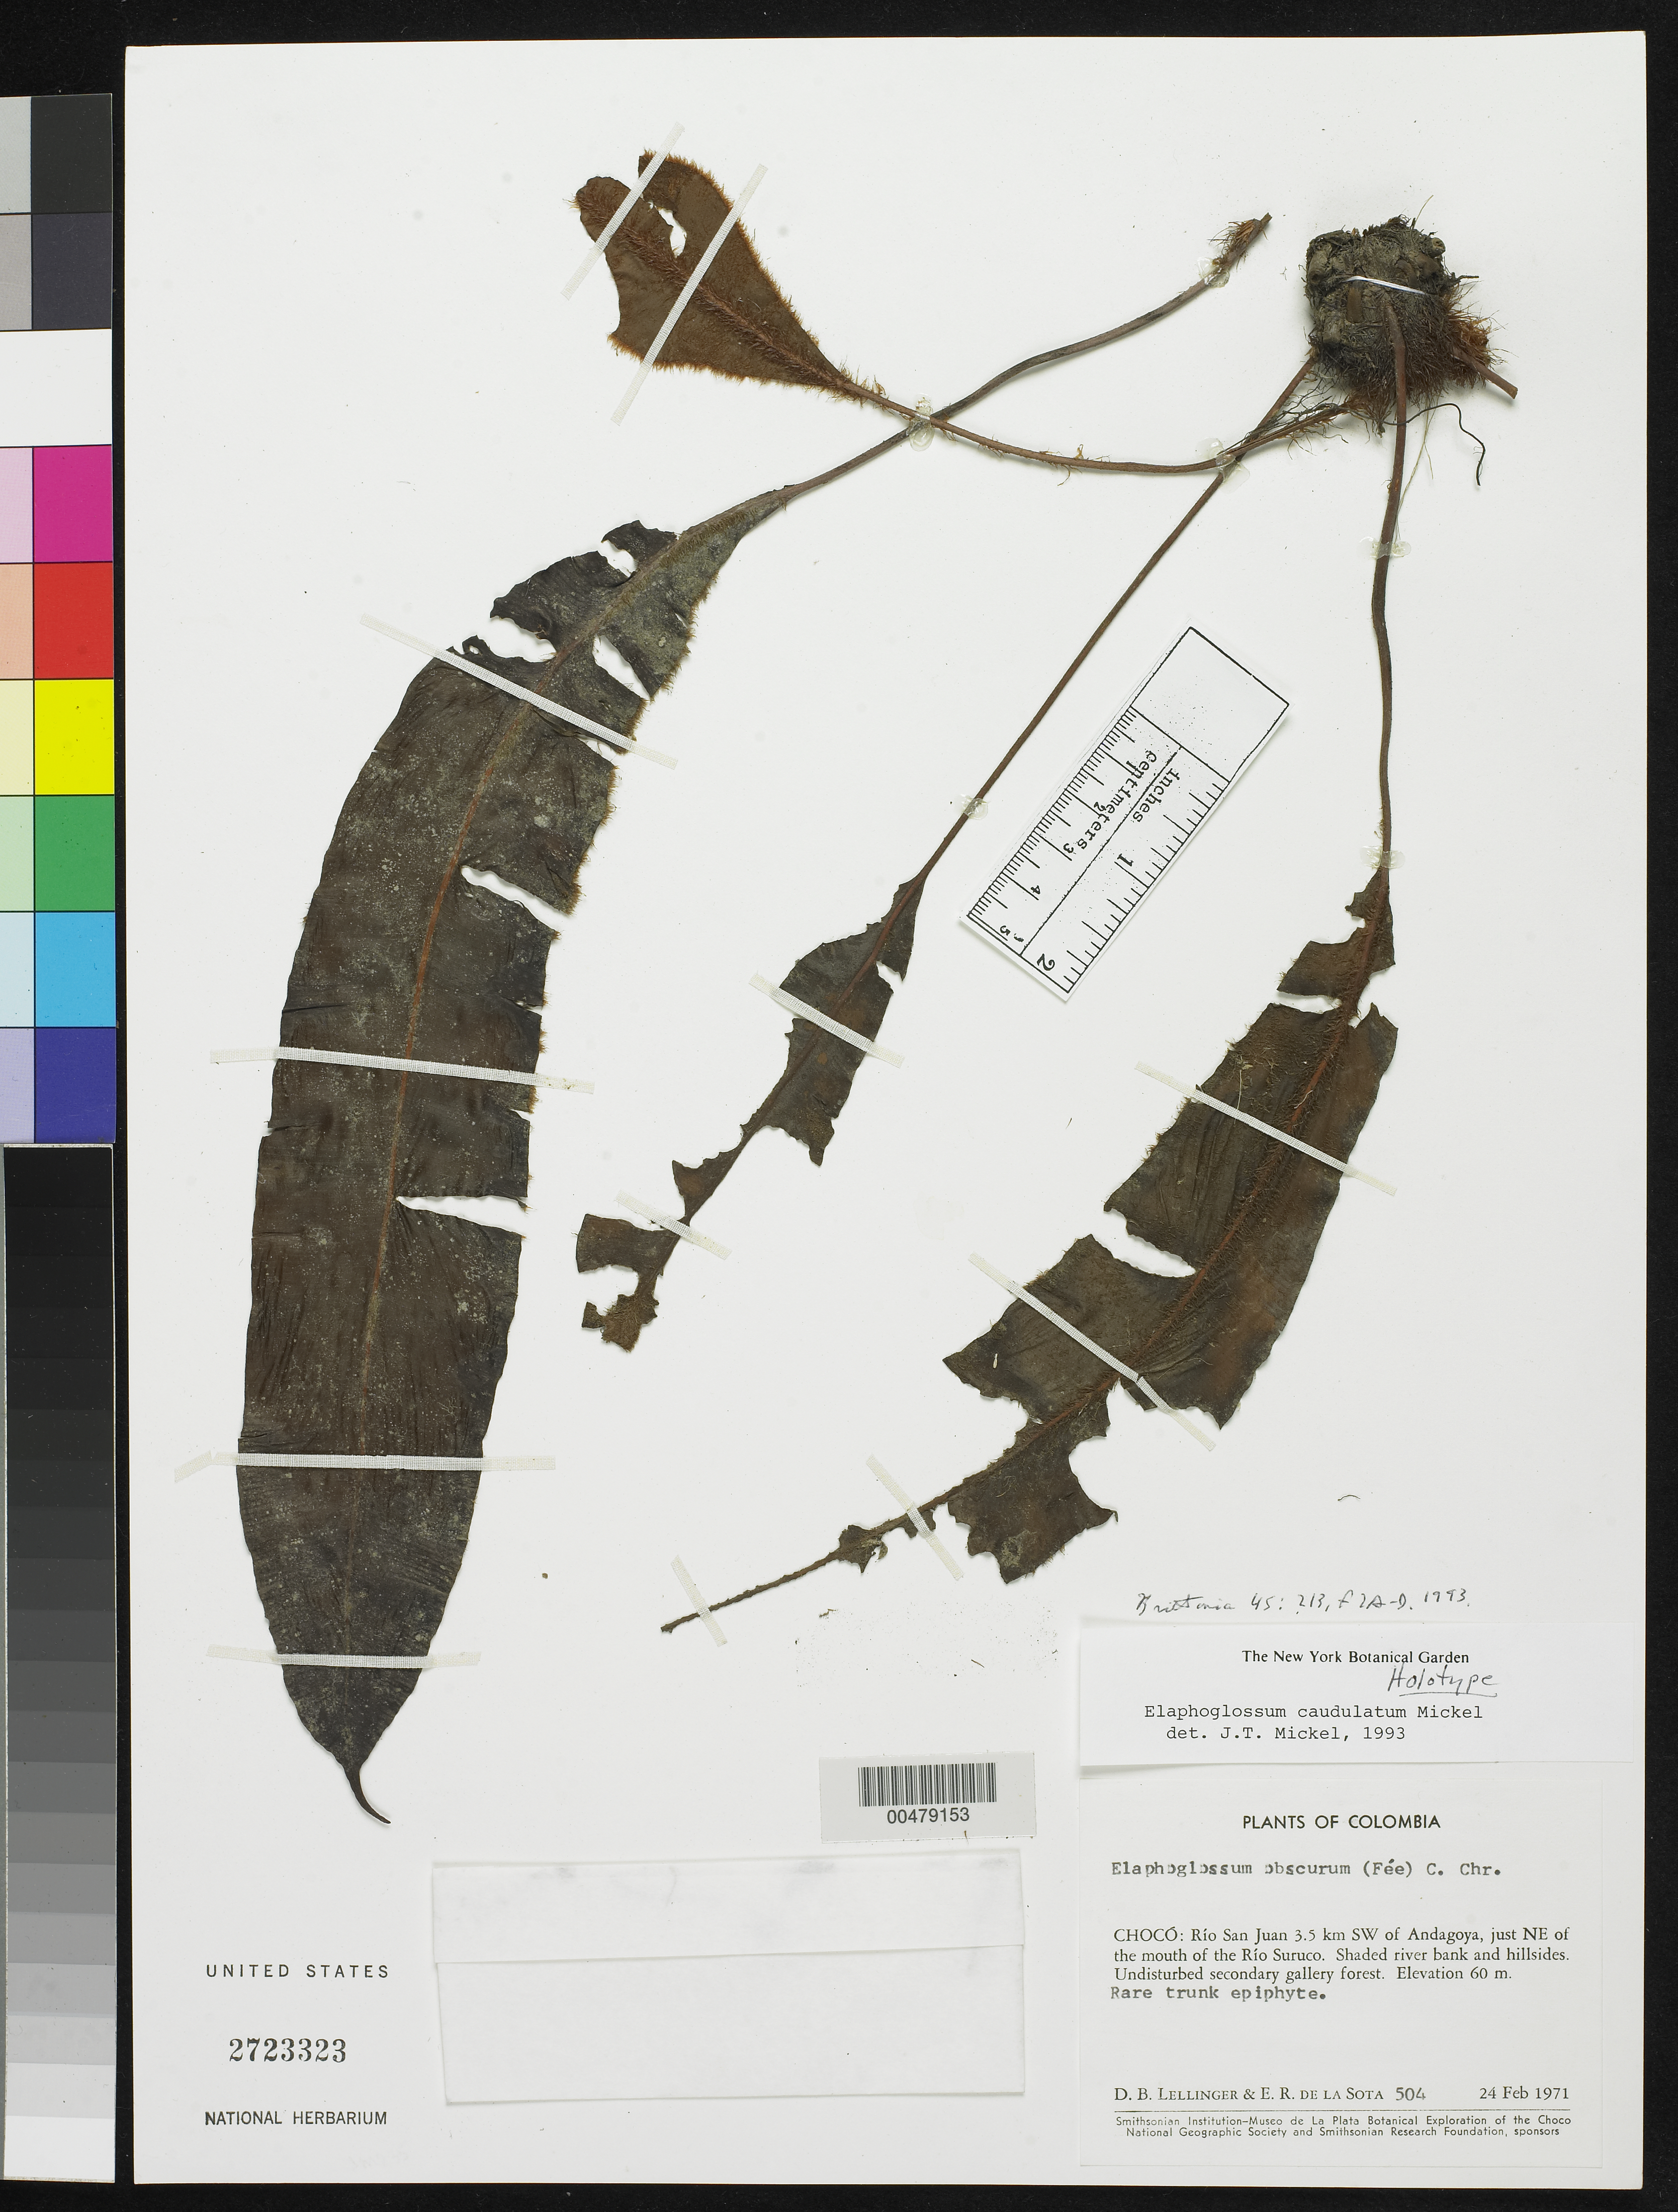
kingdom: Plantae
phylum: Tracheophyta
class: Polypodiopsida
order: Polypodiales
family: Dryopteridaceae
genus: Elaphoglossum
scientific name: Elaphoglossum caudulatum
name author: Mickel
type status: Holotype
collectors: D. B. Lellinger & E. R. de la Sota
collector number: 504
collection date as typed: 24 Feb 1971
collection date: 1971-02-24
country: Colombia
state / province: Chocó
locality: Rio San Juan 3.5 km SW of Andagoya, just NE of mouth of Rio Suruco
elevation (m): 60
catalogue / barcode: US 2723323